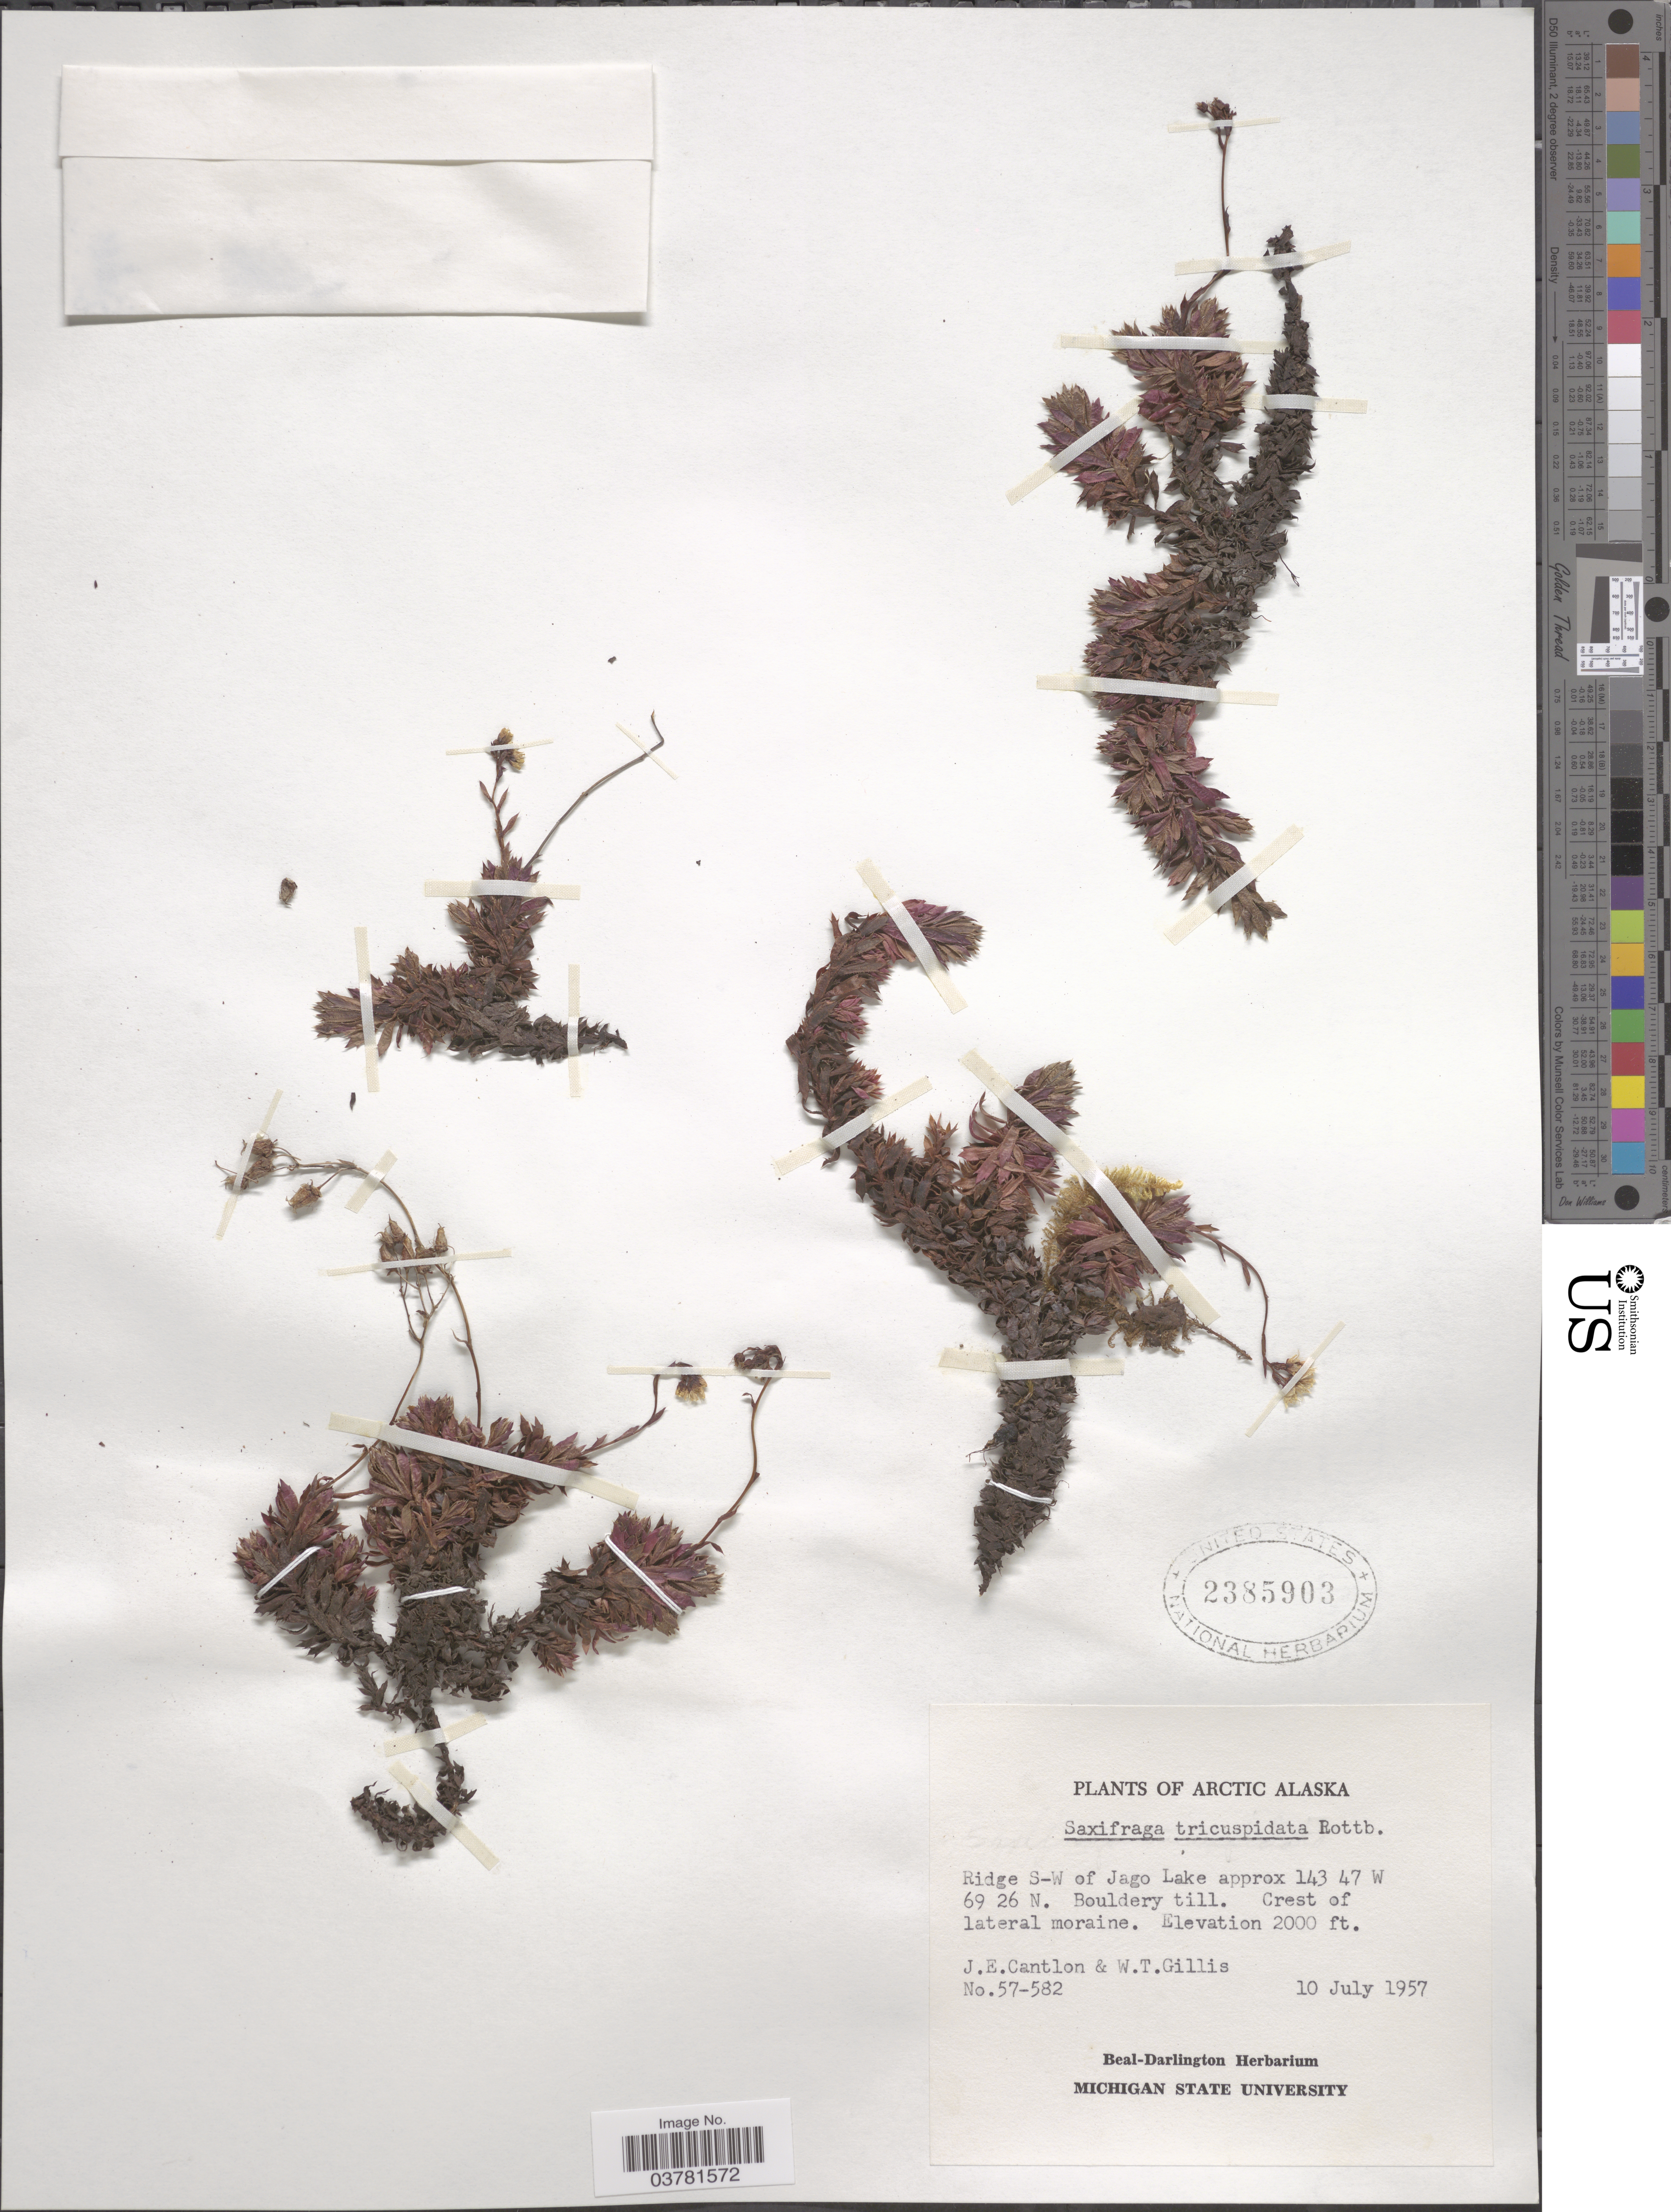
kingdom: Plantae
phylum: Tracheophyta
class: Magnoliopsida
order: Saxifragales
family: Saxifragaceae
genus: Saxifraga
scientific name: Saxifraga tricuspidata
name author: Rottb.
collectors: J. Cantlon & W. T. Gillis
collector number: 57-582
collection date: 1957-07-10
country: United States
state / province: Alaska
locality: Arctic Alaska. Ridge S-W of Jago Lake. Bouldery till. Crest of lateral moraine.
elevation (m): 610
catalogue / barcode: US 2385903